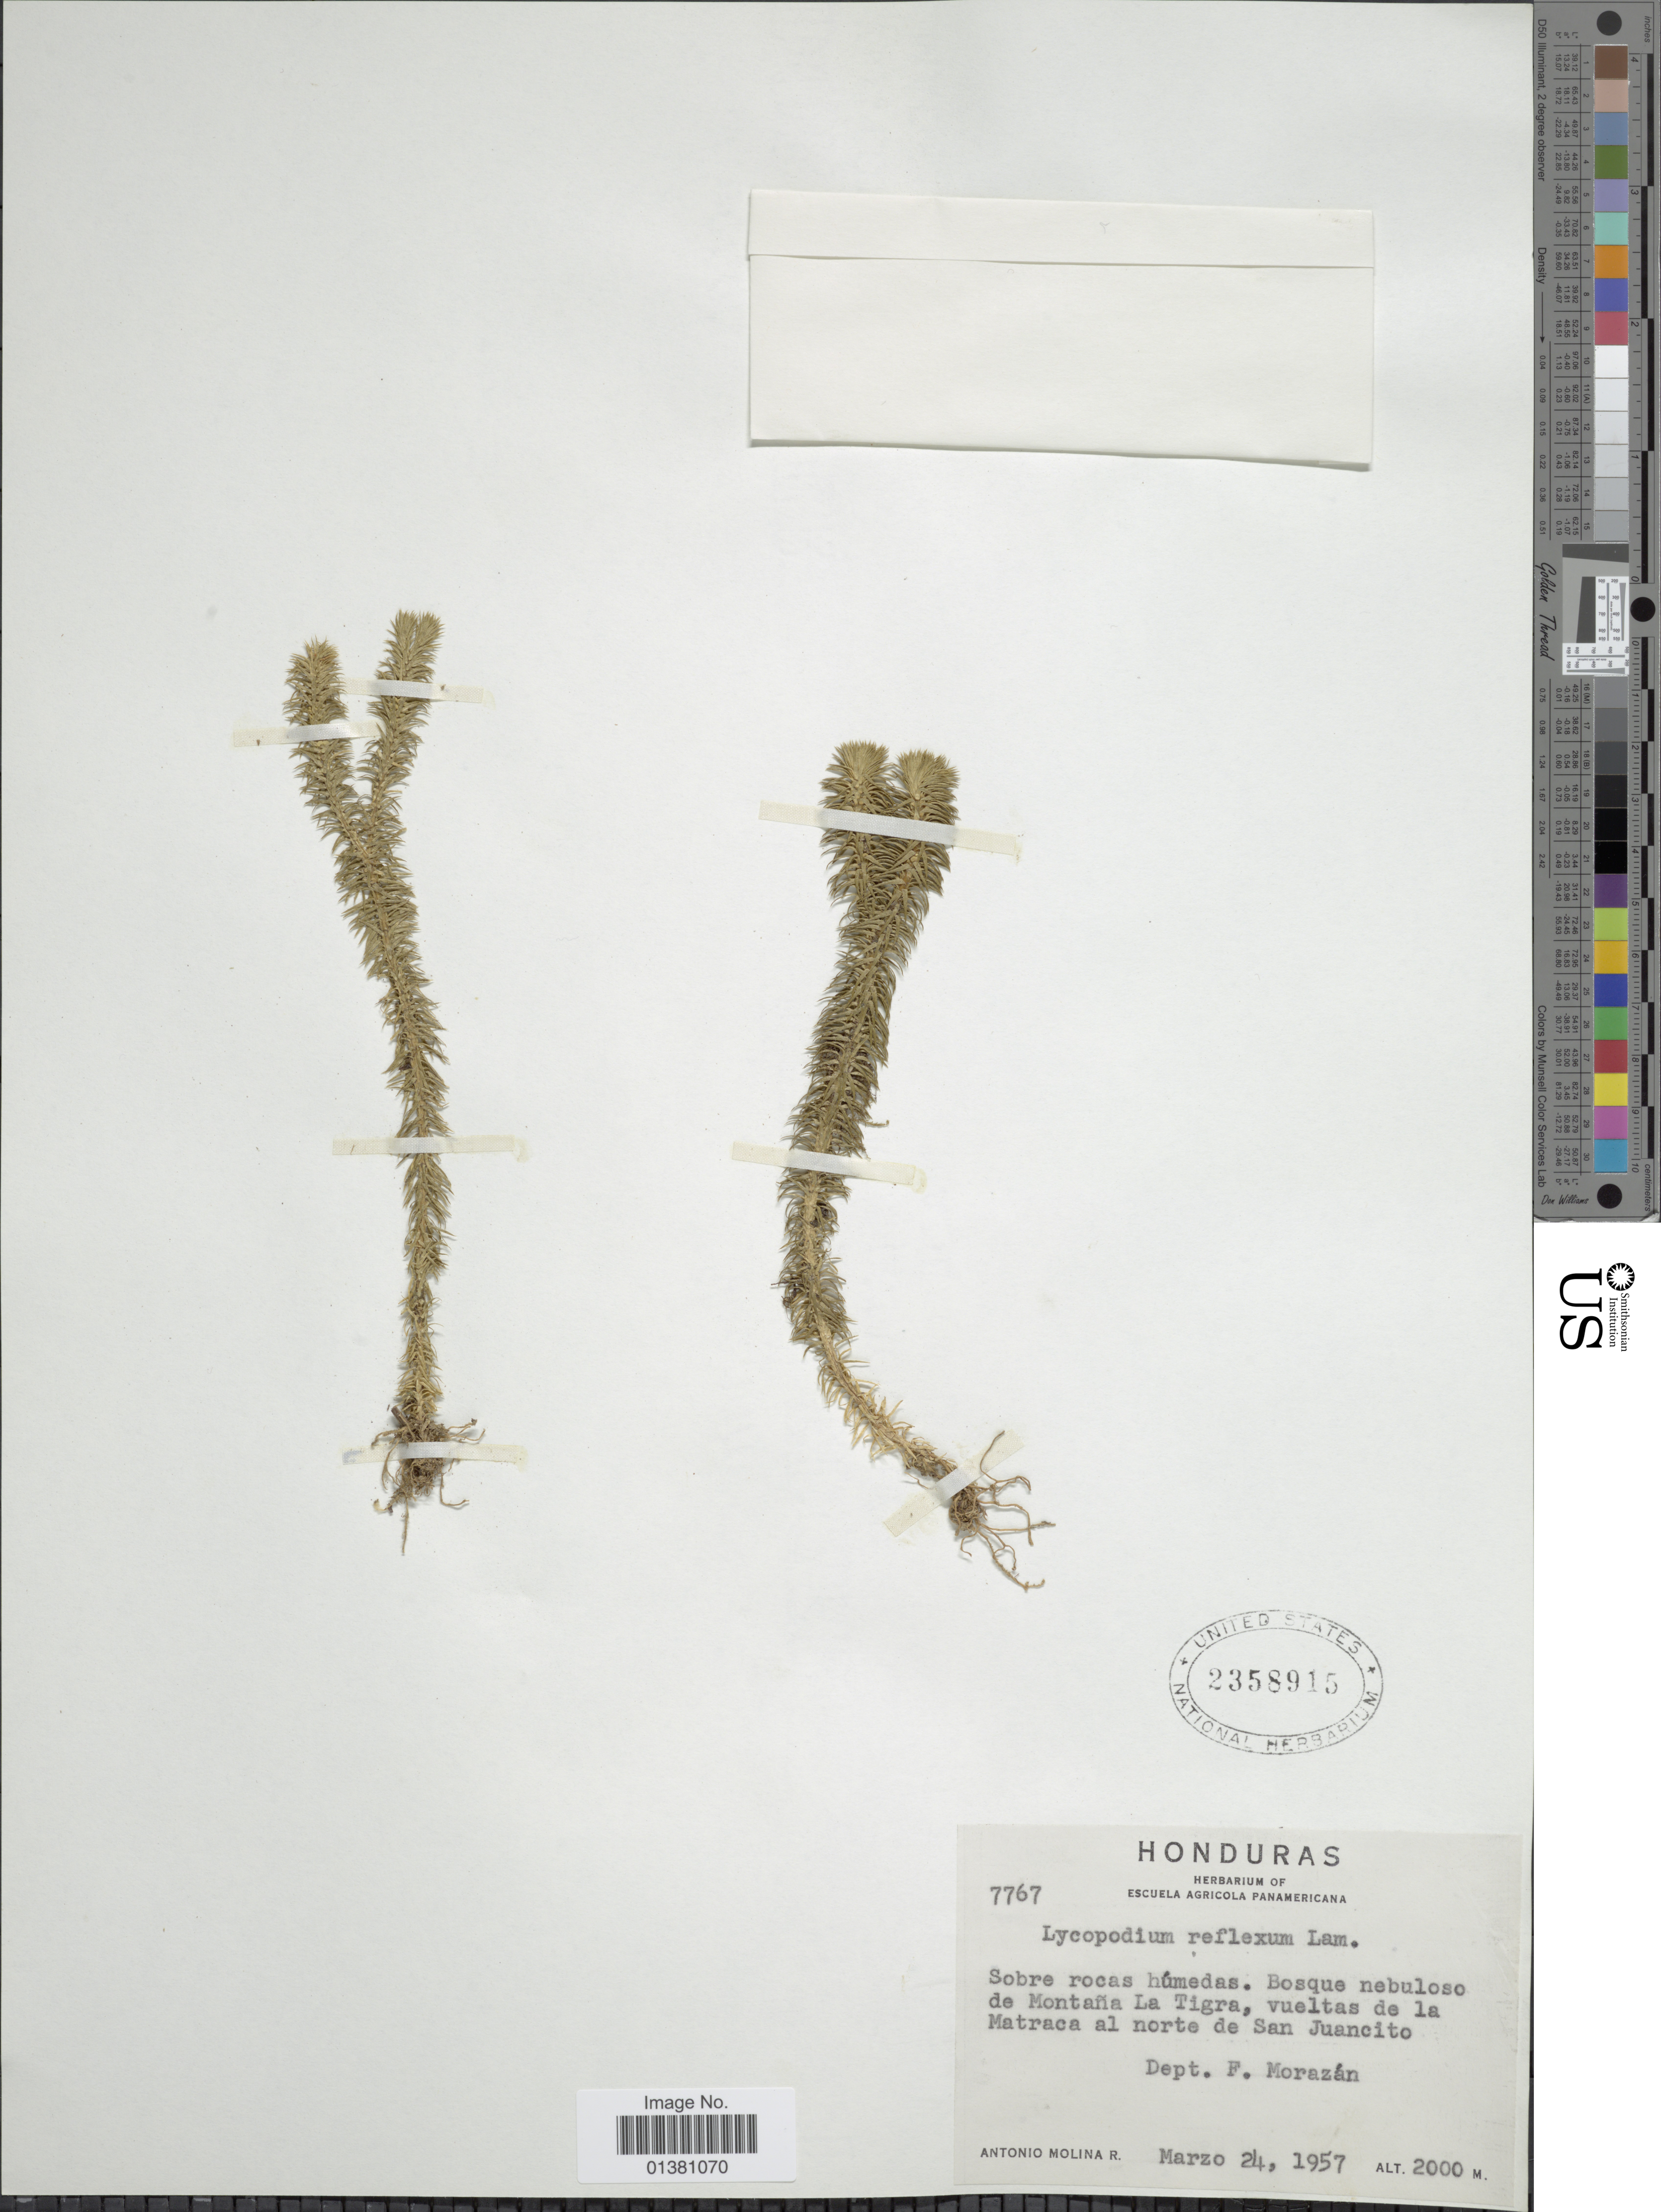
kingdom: Plantae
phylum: Tracheophyta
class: Lycopodiopsida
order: Lycopodiales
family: Lycopodiaceae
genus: Phlegmariurus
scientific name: Phlegmariurus reflexus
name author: (Lam.) B. Øllg.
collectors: A. Molina R.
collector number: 7767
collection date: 1957-03-24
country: Honduras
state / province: Fco. Morazán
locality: Sobre rocas húmedas. Bosque nebuloso de Montaña La Tigra, vueltas de la Matraca al norte de San Juancito Dept F Morazán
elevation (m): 2000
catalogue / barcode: US 2358915